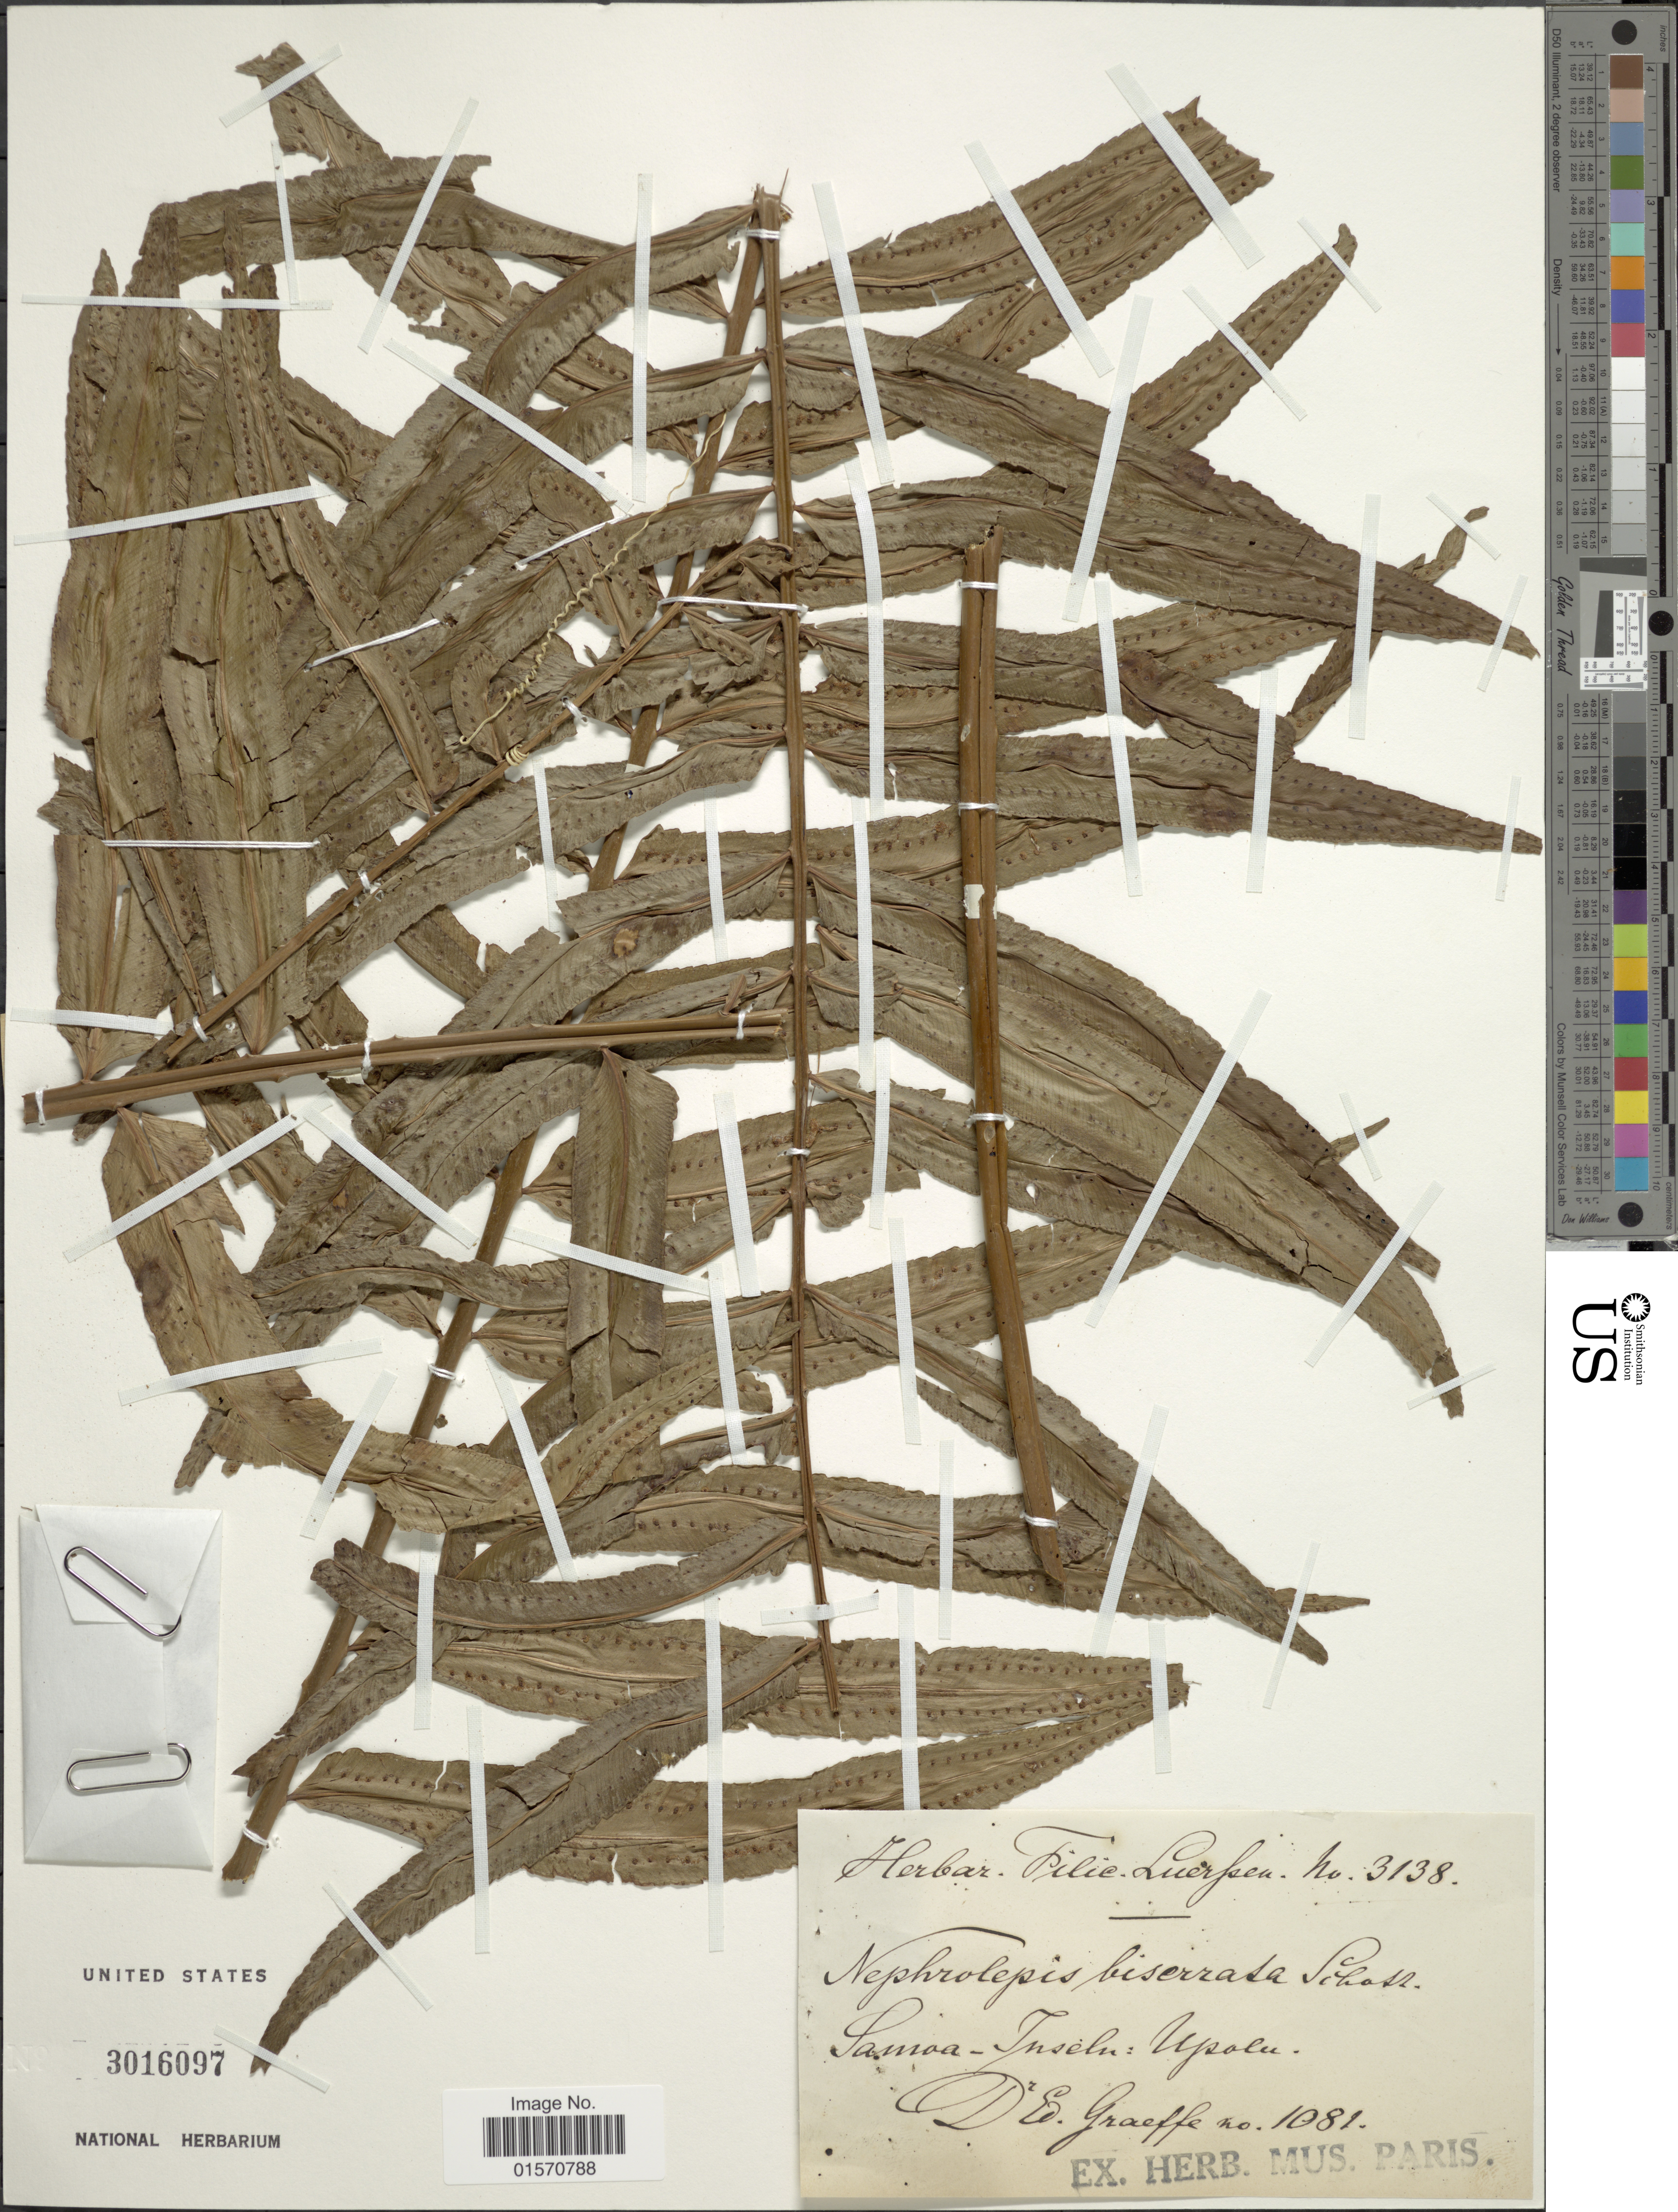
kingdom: Plantae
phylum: Tracheophyta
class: Polypodiopsida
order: Polypodiales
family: Nephrolepidaceae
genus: Nephrolepis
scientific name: Nephrolepis biserrata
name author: (Sw.) Schott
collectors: E. Graeffe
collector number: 1081/3138?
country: Samoa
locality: Samoa - Inseln: Upolu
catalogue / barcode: US 3016097